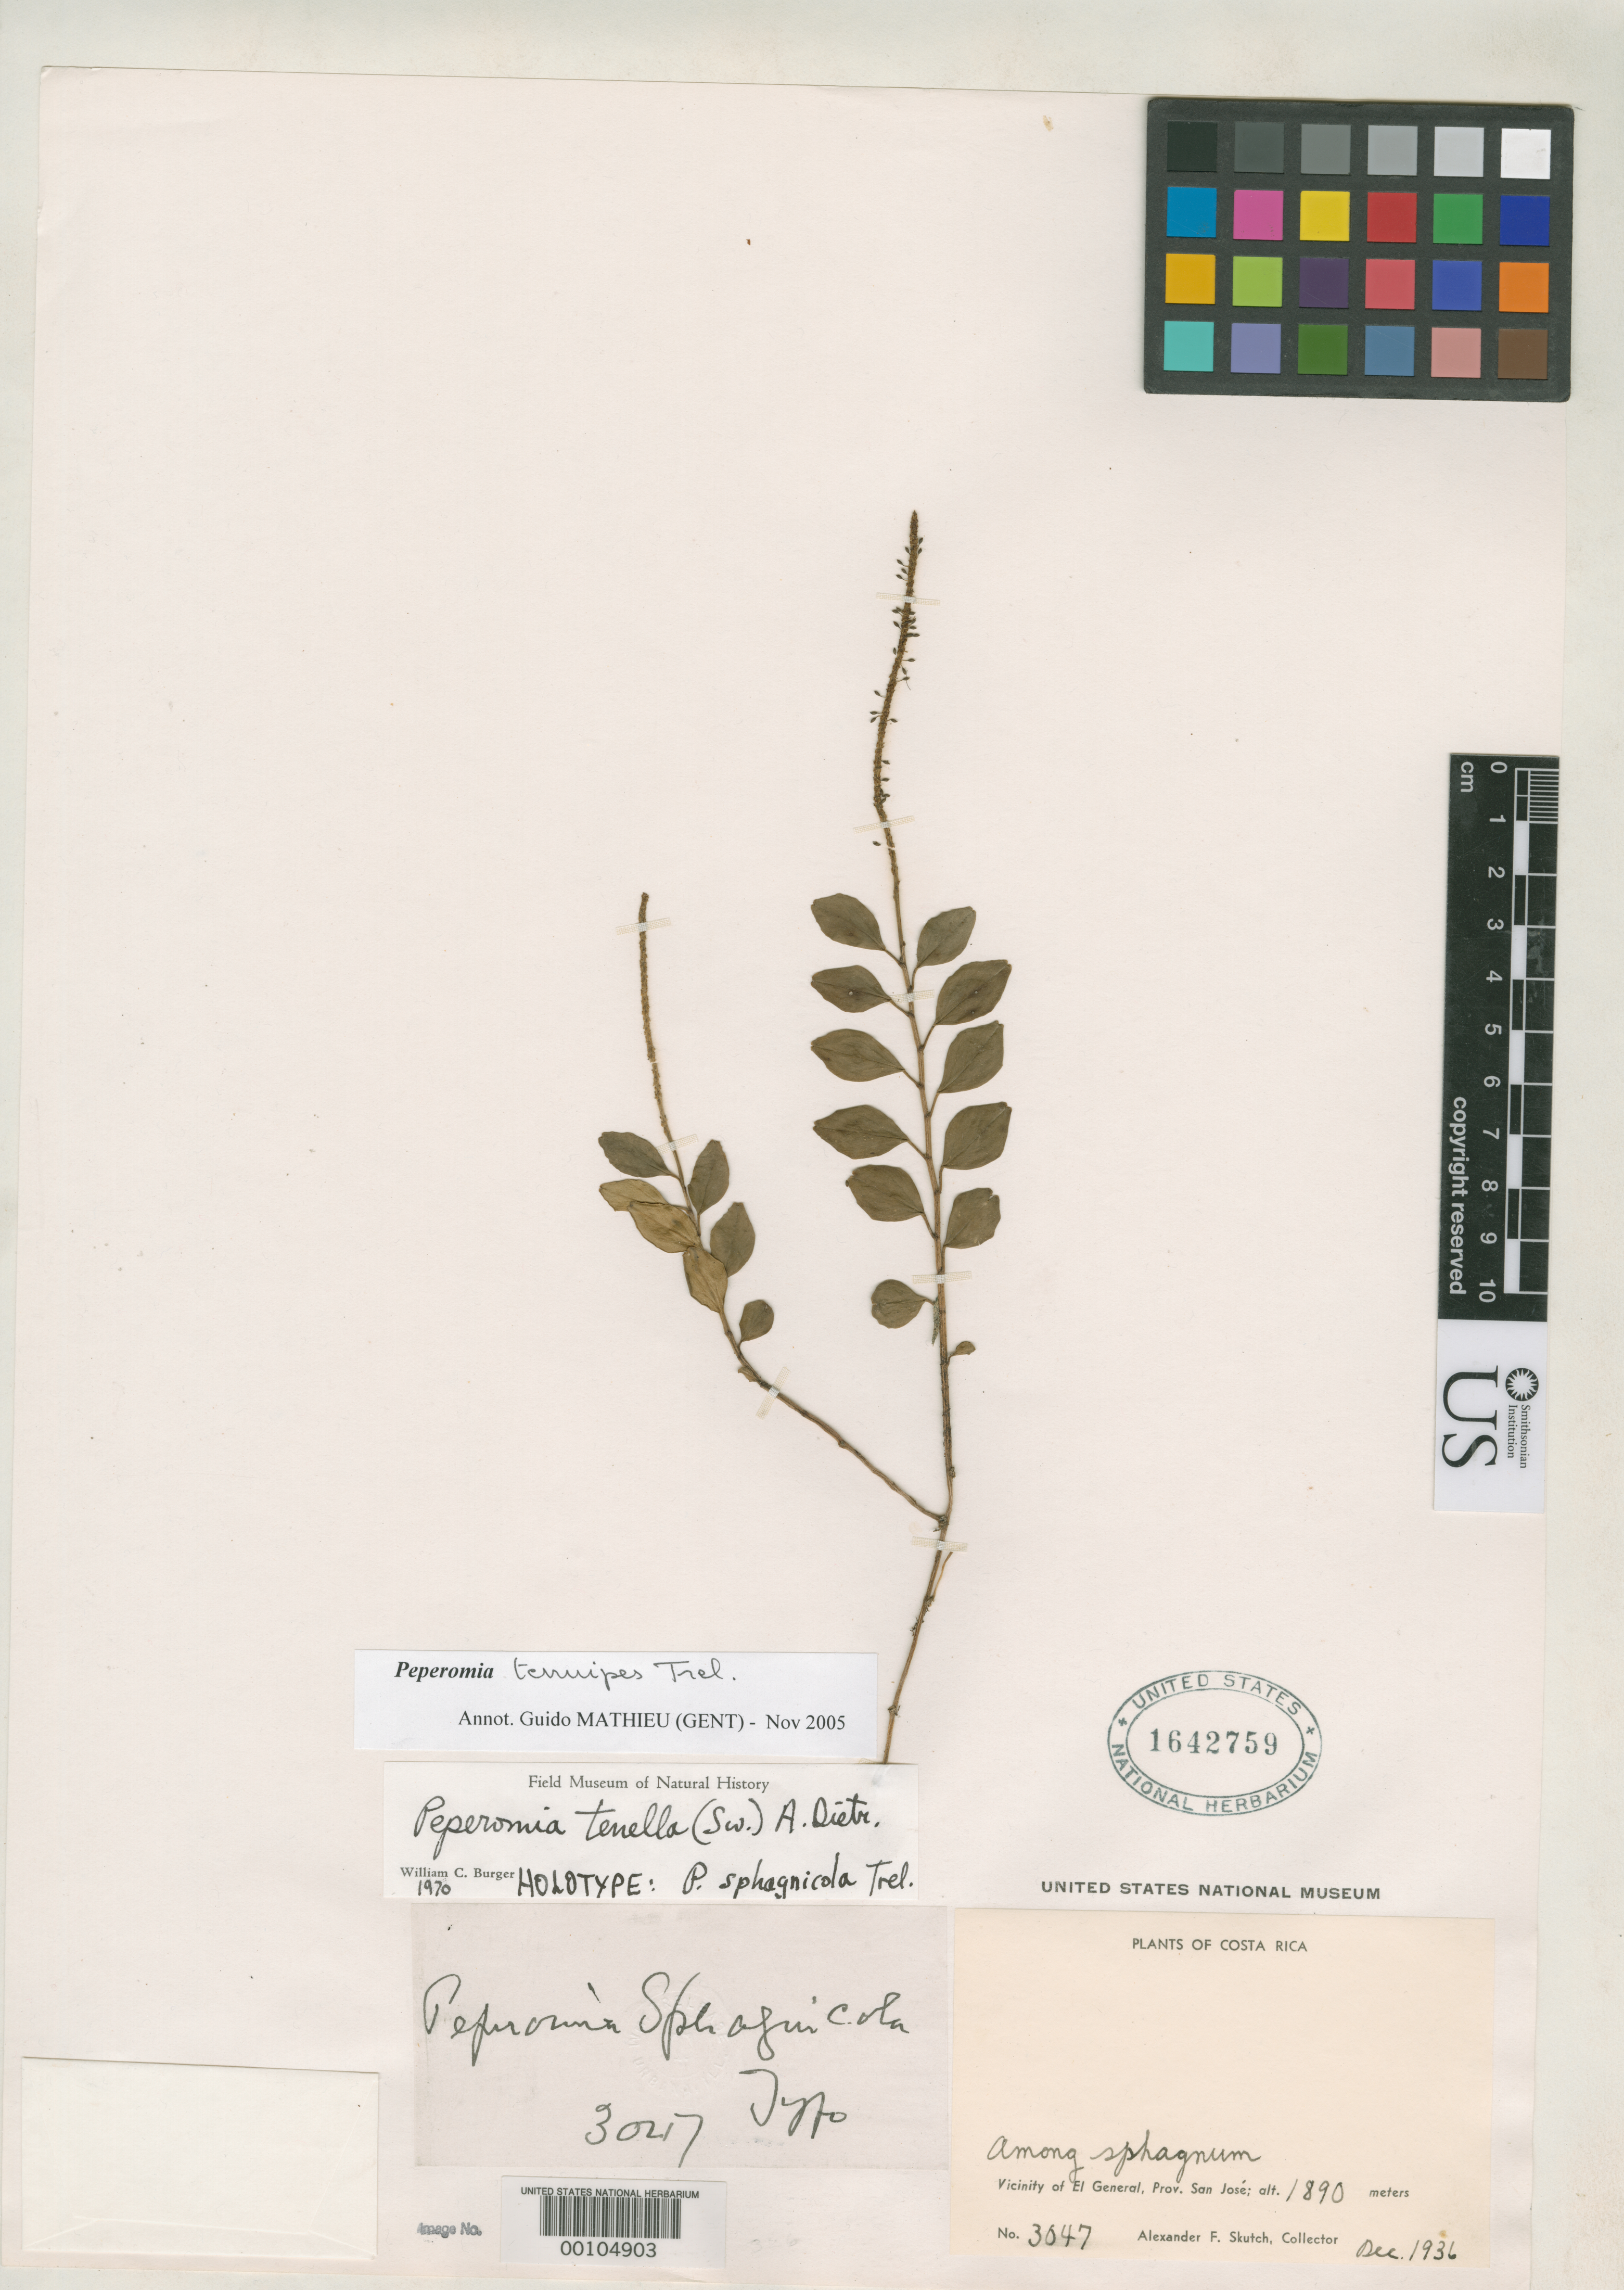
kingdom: Plantae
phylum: Tracheophyta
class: Magnoliopsida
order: Piperales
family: Piperaceae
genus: Peperomia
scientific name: Peperomia sphagnicola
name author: Trel. in Standl.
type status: Holotype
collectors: A. F. Skutch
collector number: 3047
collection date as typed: Dec 1936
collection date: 1936-12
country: Costa Rica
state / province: San José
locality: Vicinity of El General.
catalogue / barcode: US 1642759